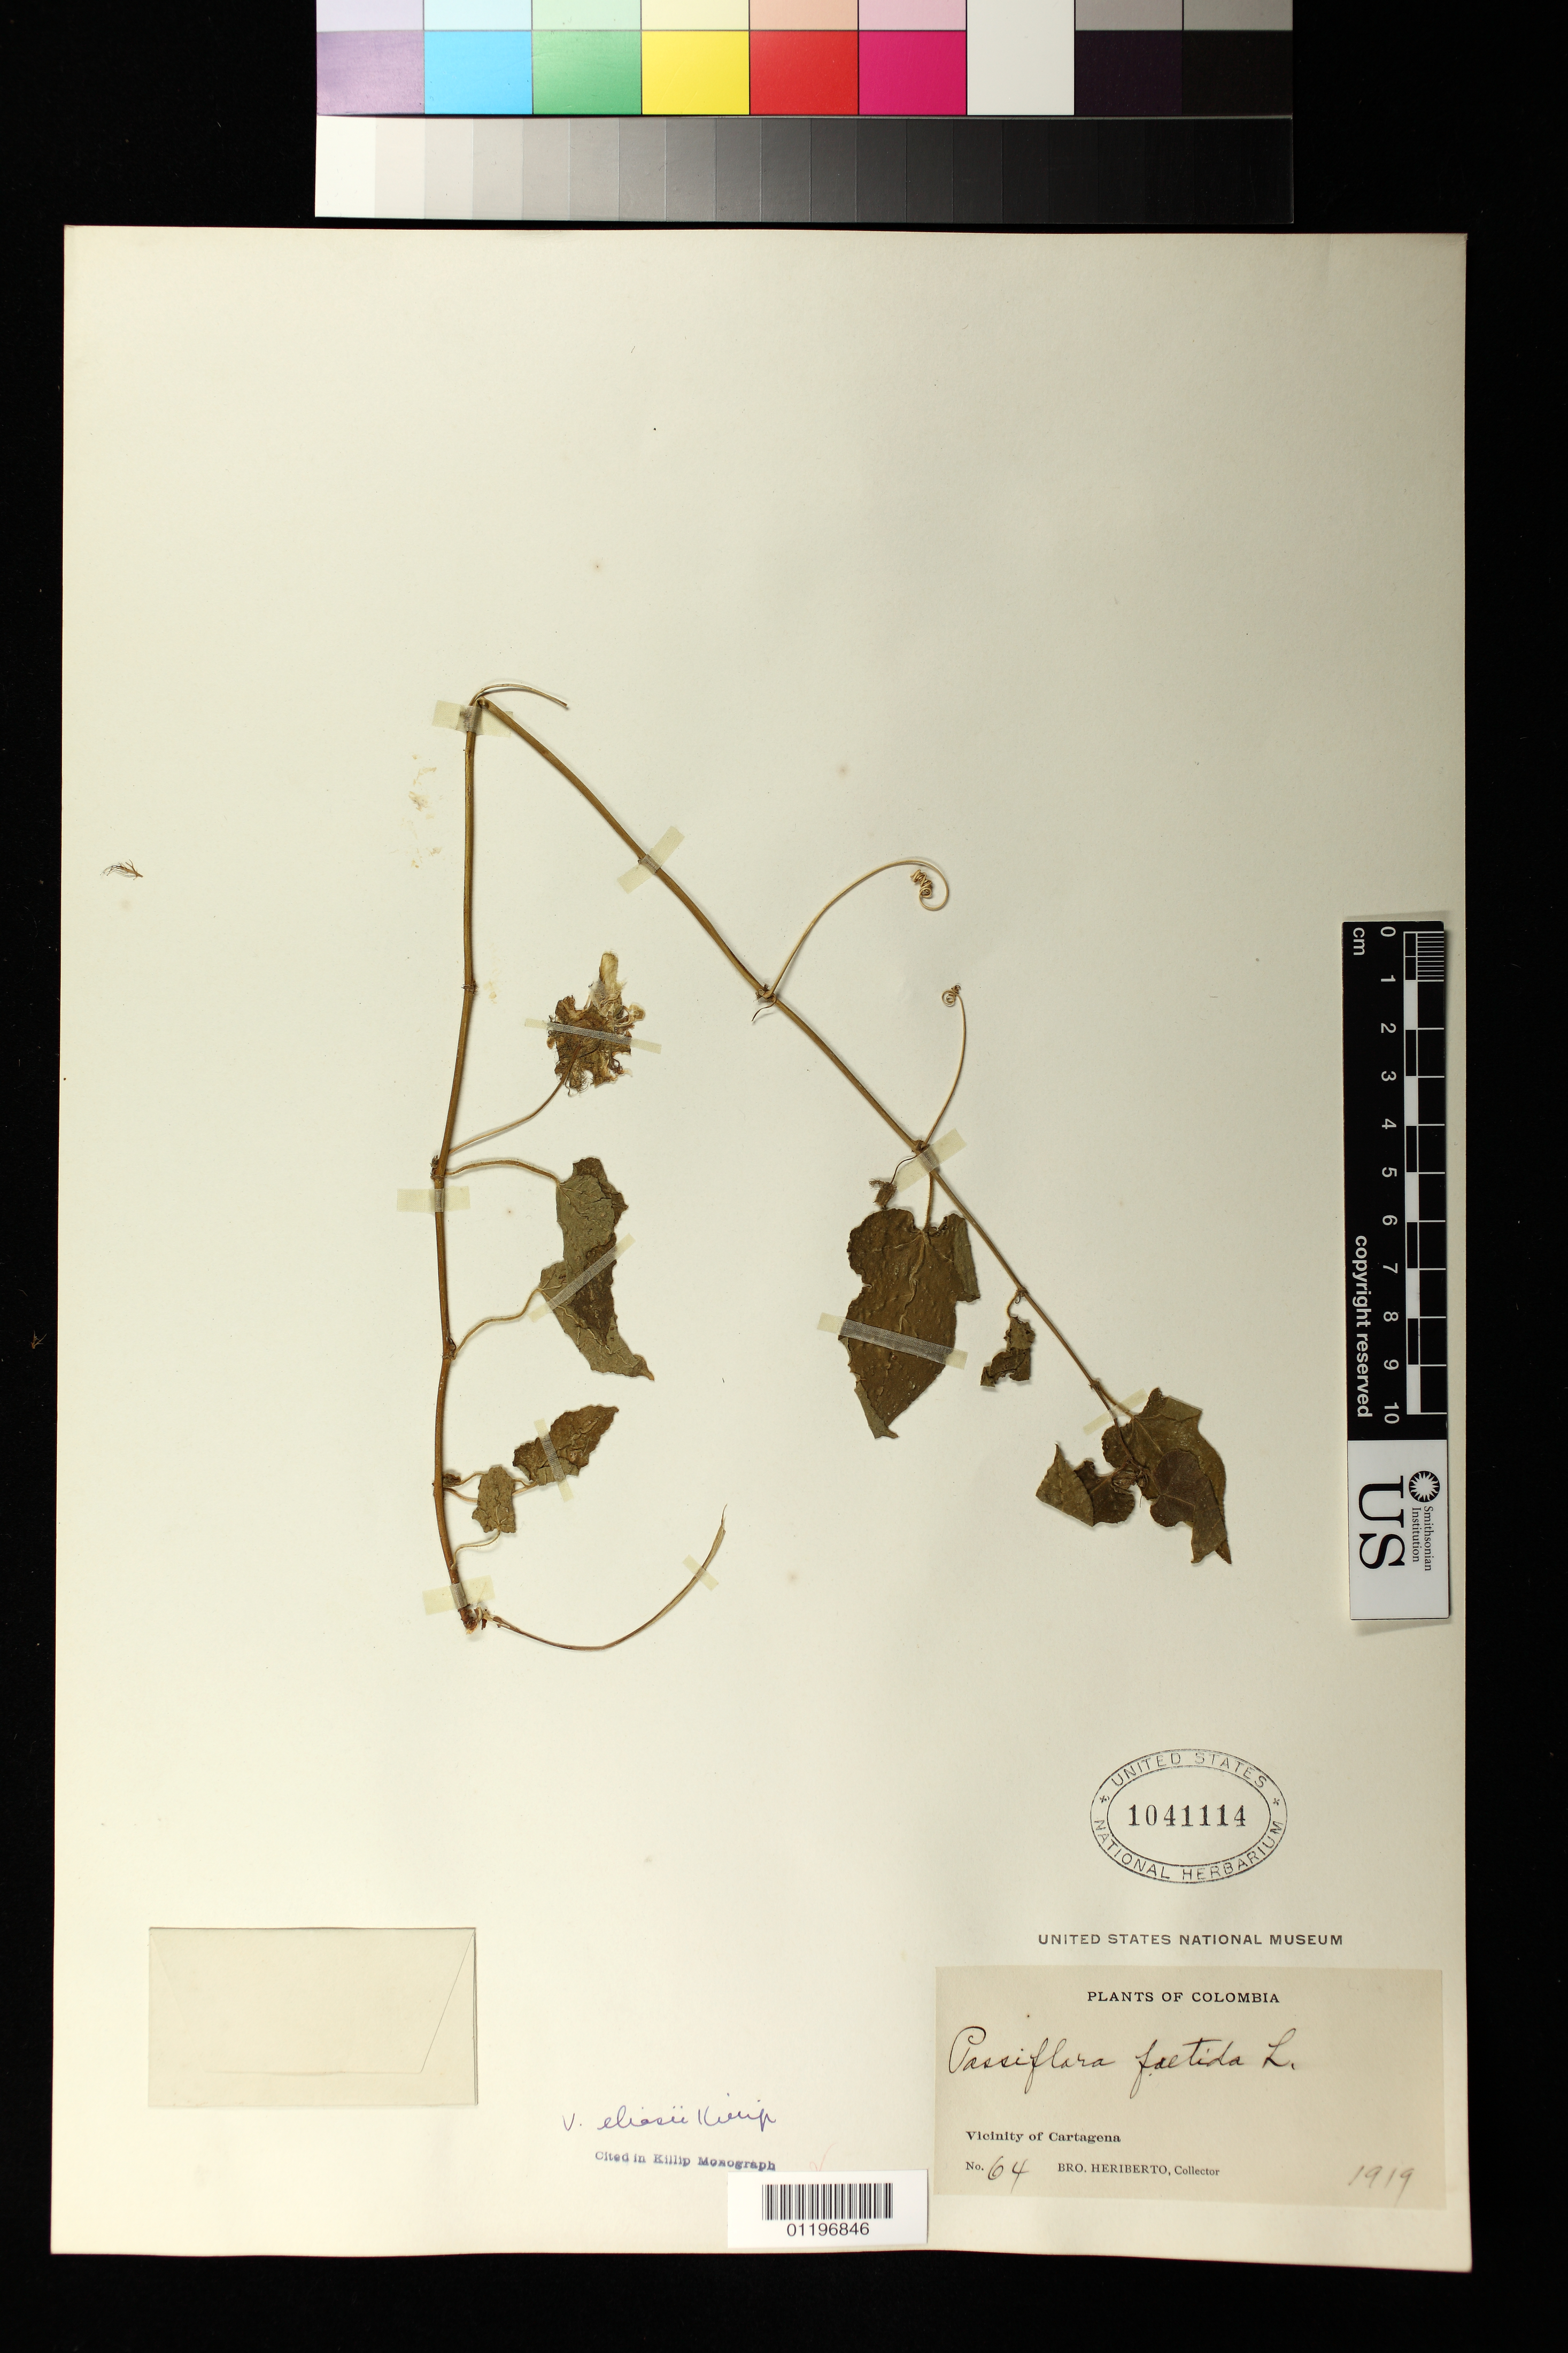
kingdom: Plantae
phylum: Tracheophyta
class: Magnoliopsida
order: Malpighiales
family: Passifloraceae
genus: Passiflora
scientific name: Passiflora foetida var. eliasii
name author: Killip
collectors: B. Heriberto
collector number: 64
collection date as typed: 1919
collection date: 1919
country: Colombia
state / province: Bolívar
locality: Vicinity of Cartagena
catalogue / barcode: US 1041114